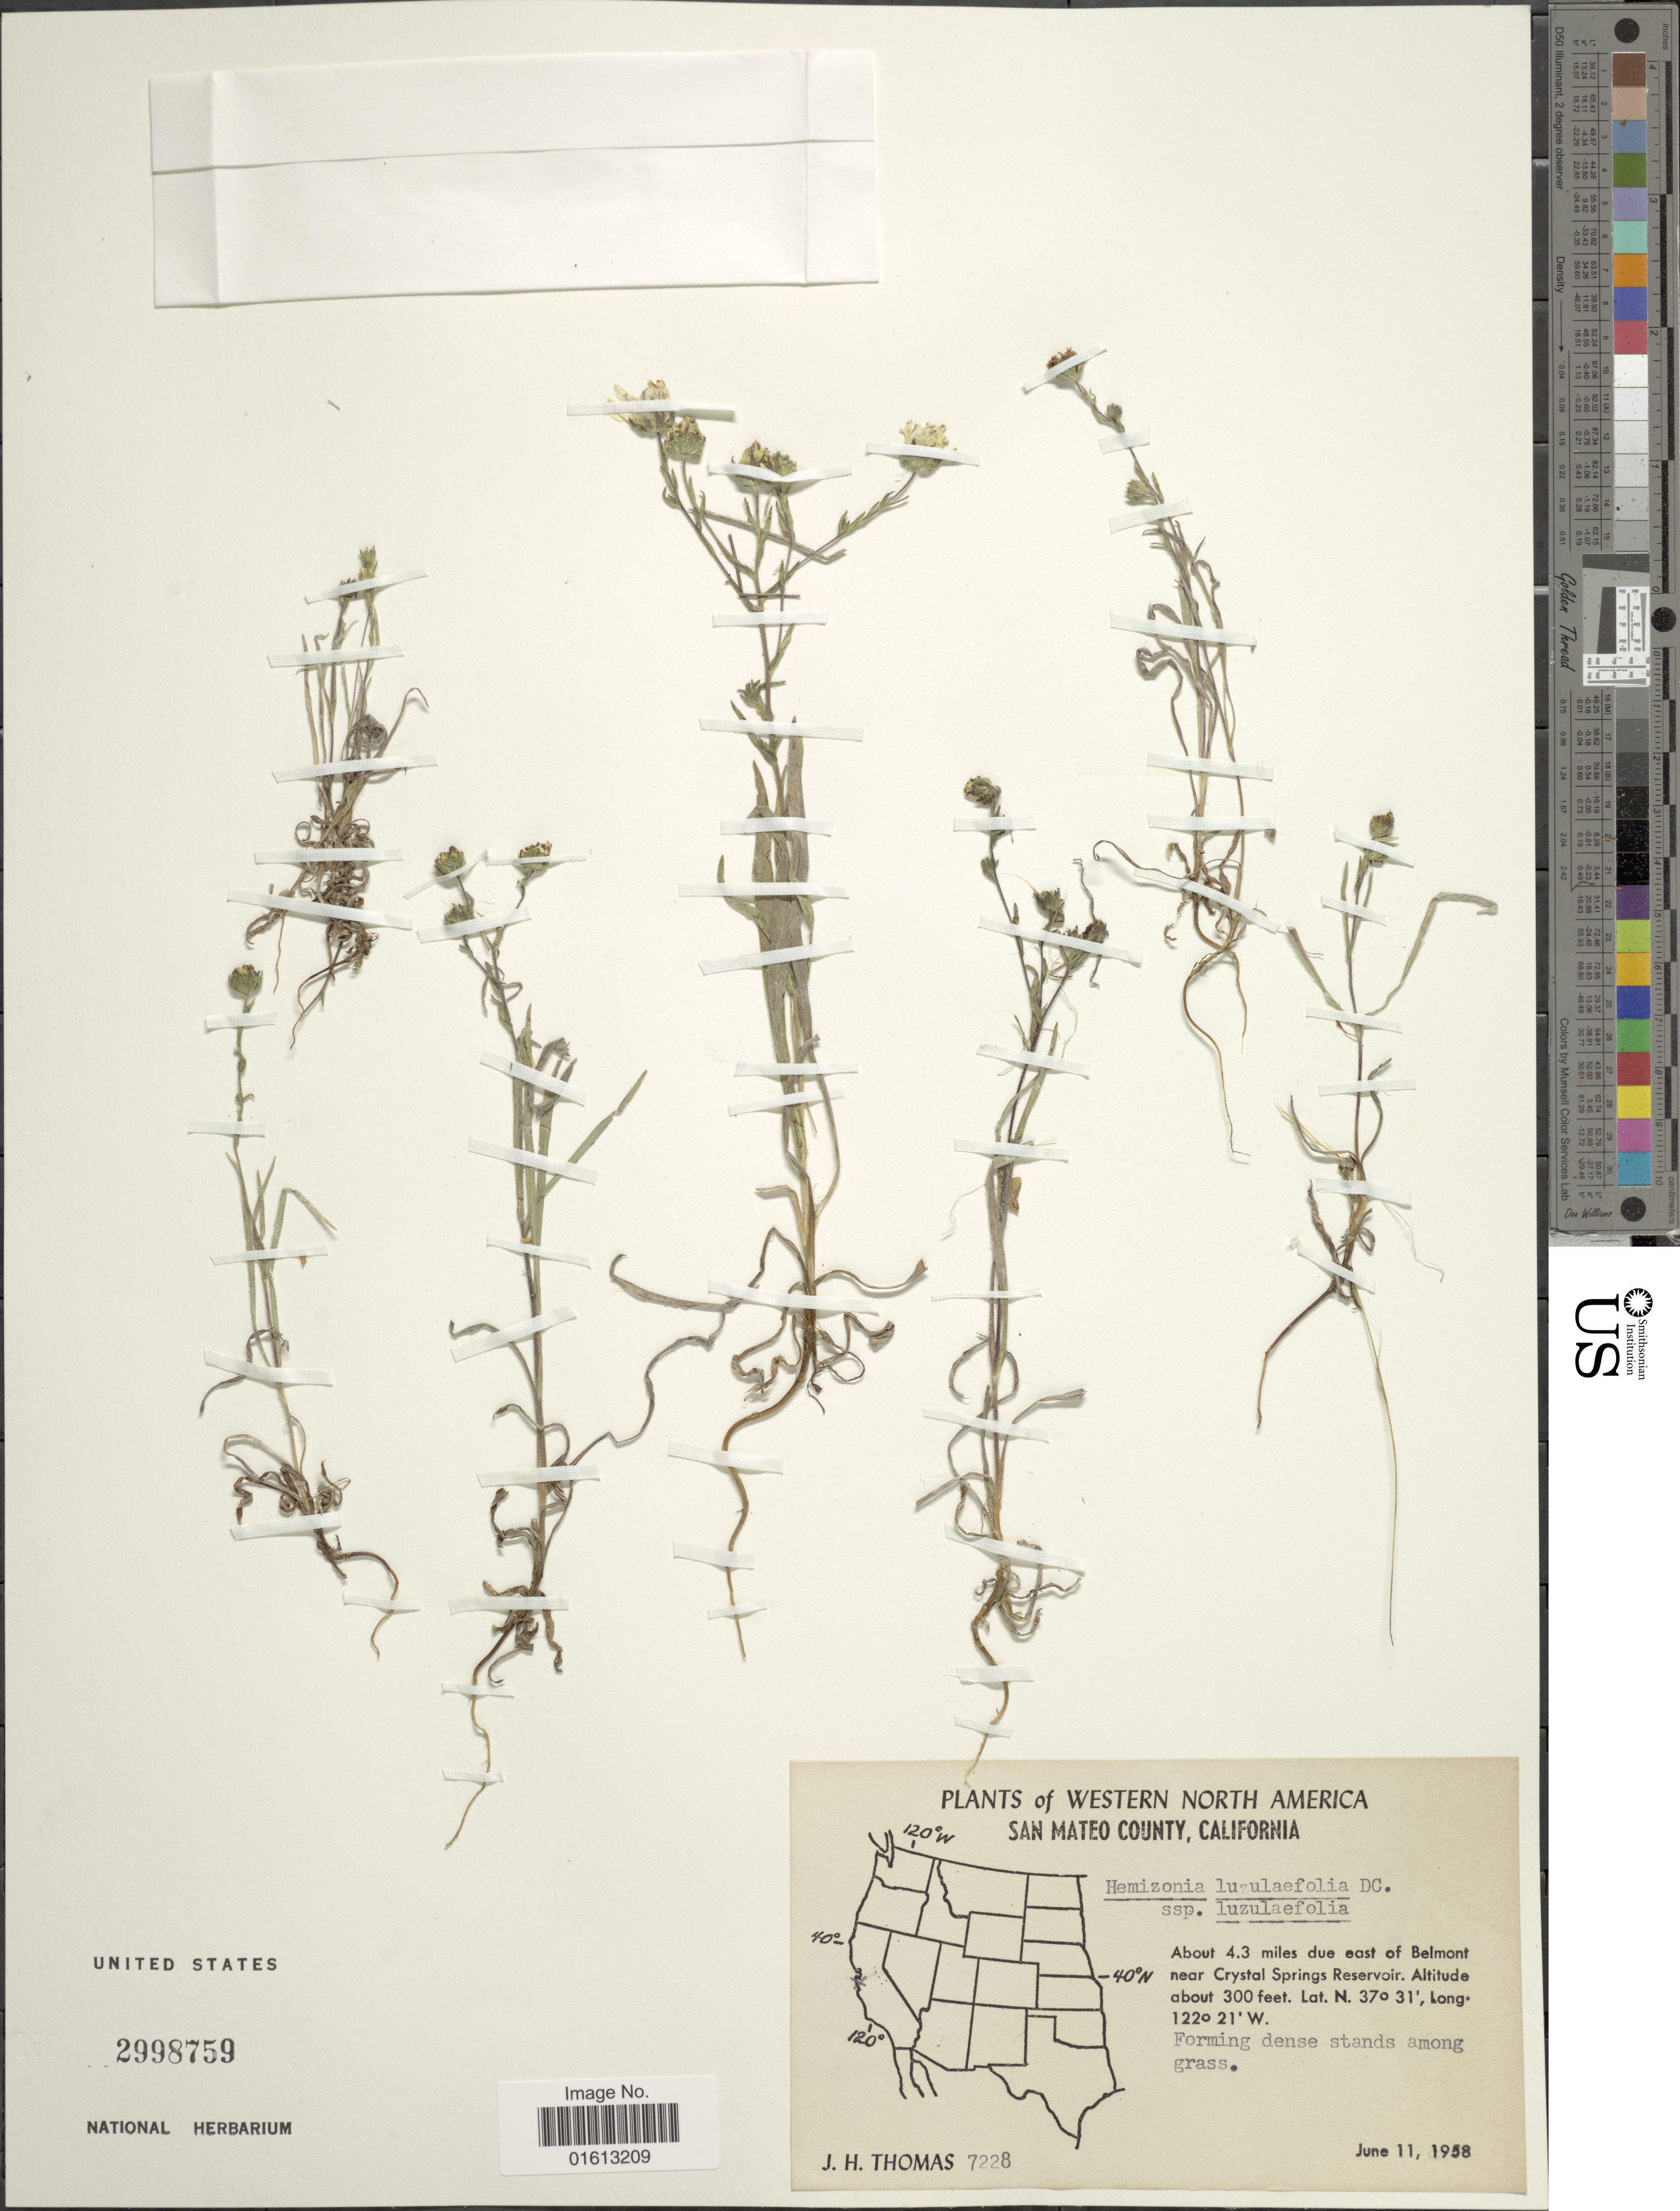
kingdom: Plantae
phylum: Tracheophyta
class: Magnoliopsida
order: Asterales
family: Asteraceae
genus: Hemizonia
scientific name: Hemizonia congesta subsp. luzulaefolia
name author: (DC.) Babc. & H.M. Hall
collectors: J. H. Thomas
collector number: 7228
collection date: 1958-06-11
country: United States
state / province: California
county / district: San Mateo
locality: San Mateo County, about 4.3 miles due east of Belmont near Crystal Springs Reservoir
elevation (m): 91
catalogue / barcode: US 2998759